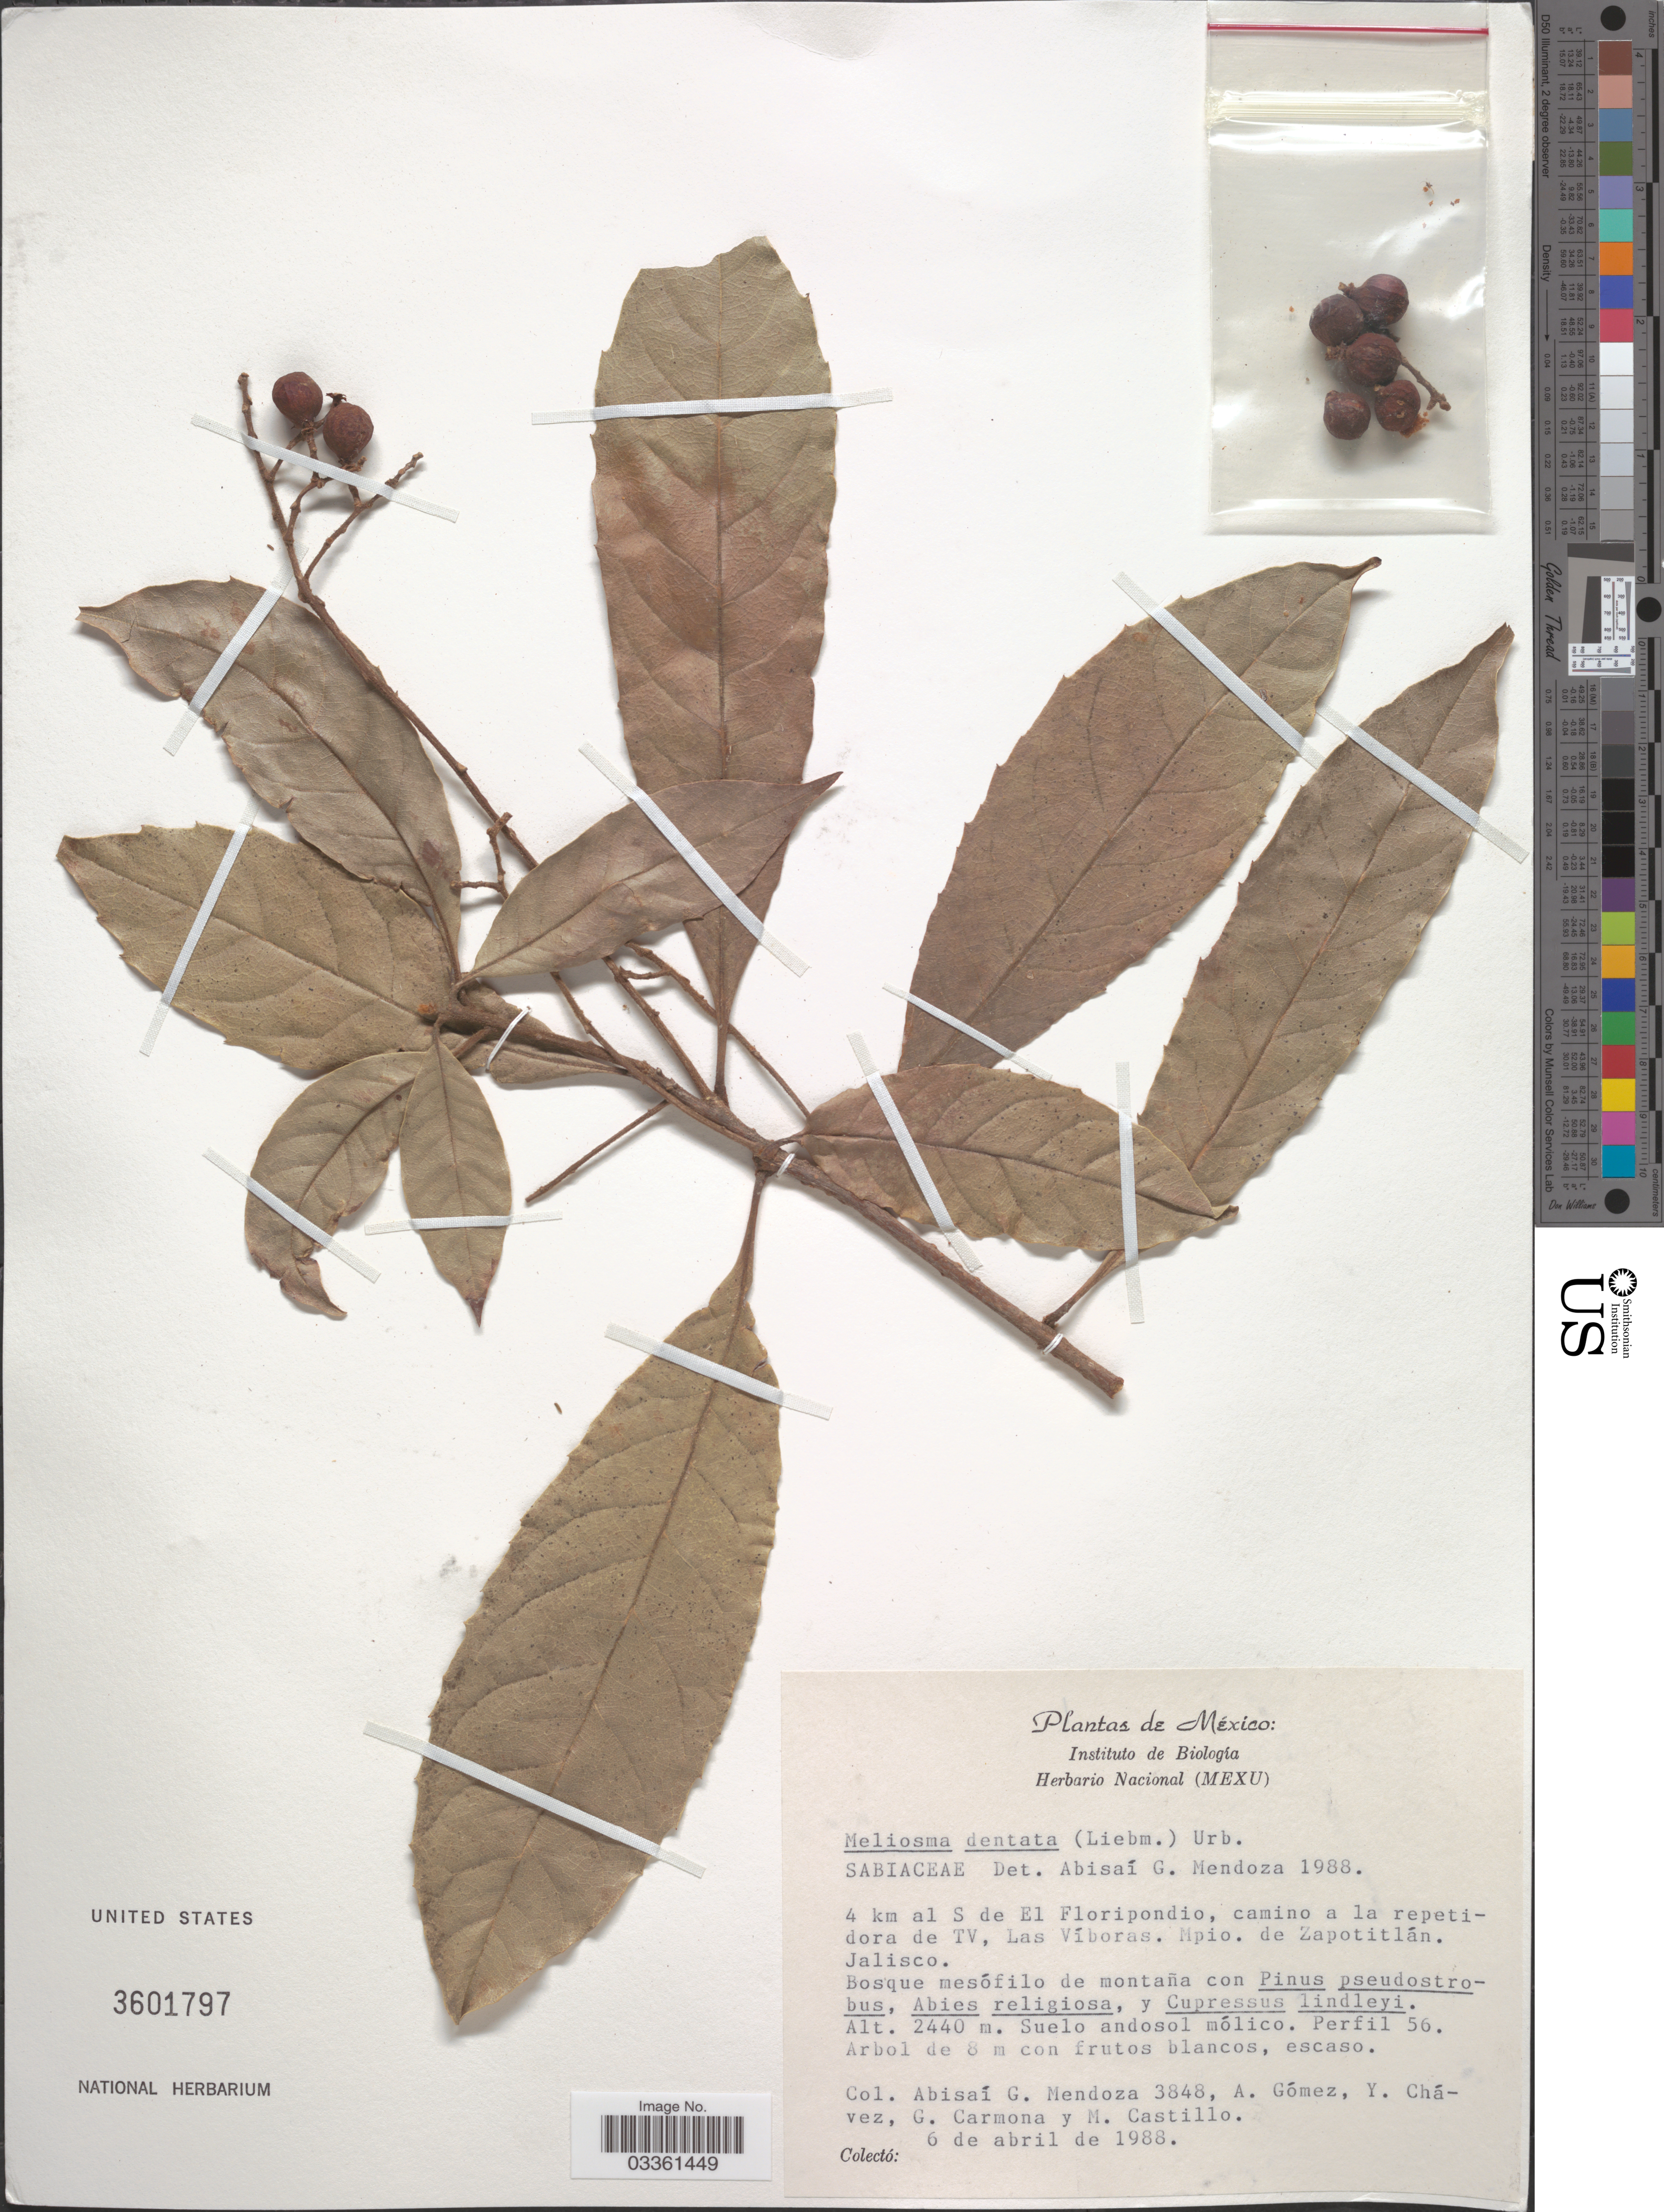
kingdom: Plantae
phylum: Tracheophyta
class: Magnoliopsida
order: Proteales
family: Sabiaceae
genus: Meliosma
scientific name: Meliosma dentata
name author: (Liebm.) Urb.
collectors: A. Mendoza, A. Gómez, Y. Chávez, G. Carmona & M. Castillo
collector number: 3848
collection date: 1988-04-06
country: Mexico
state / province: Jalisco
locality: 4 km al S de El Floripondio, camino a la repetidora de TV, Las Víboras. Mpio. de Zapotitlán.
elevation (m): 2440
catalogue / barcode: US 3601797